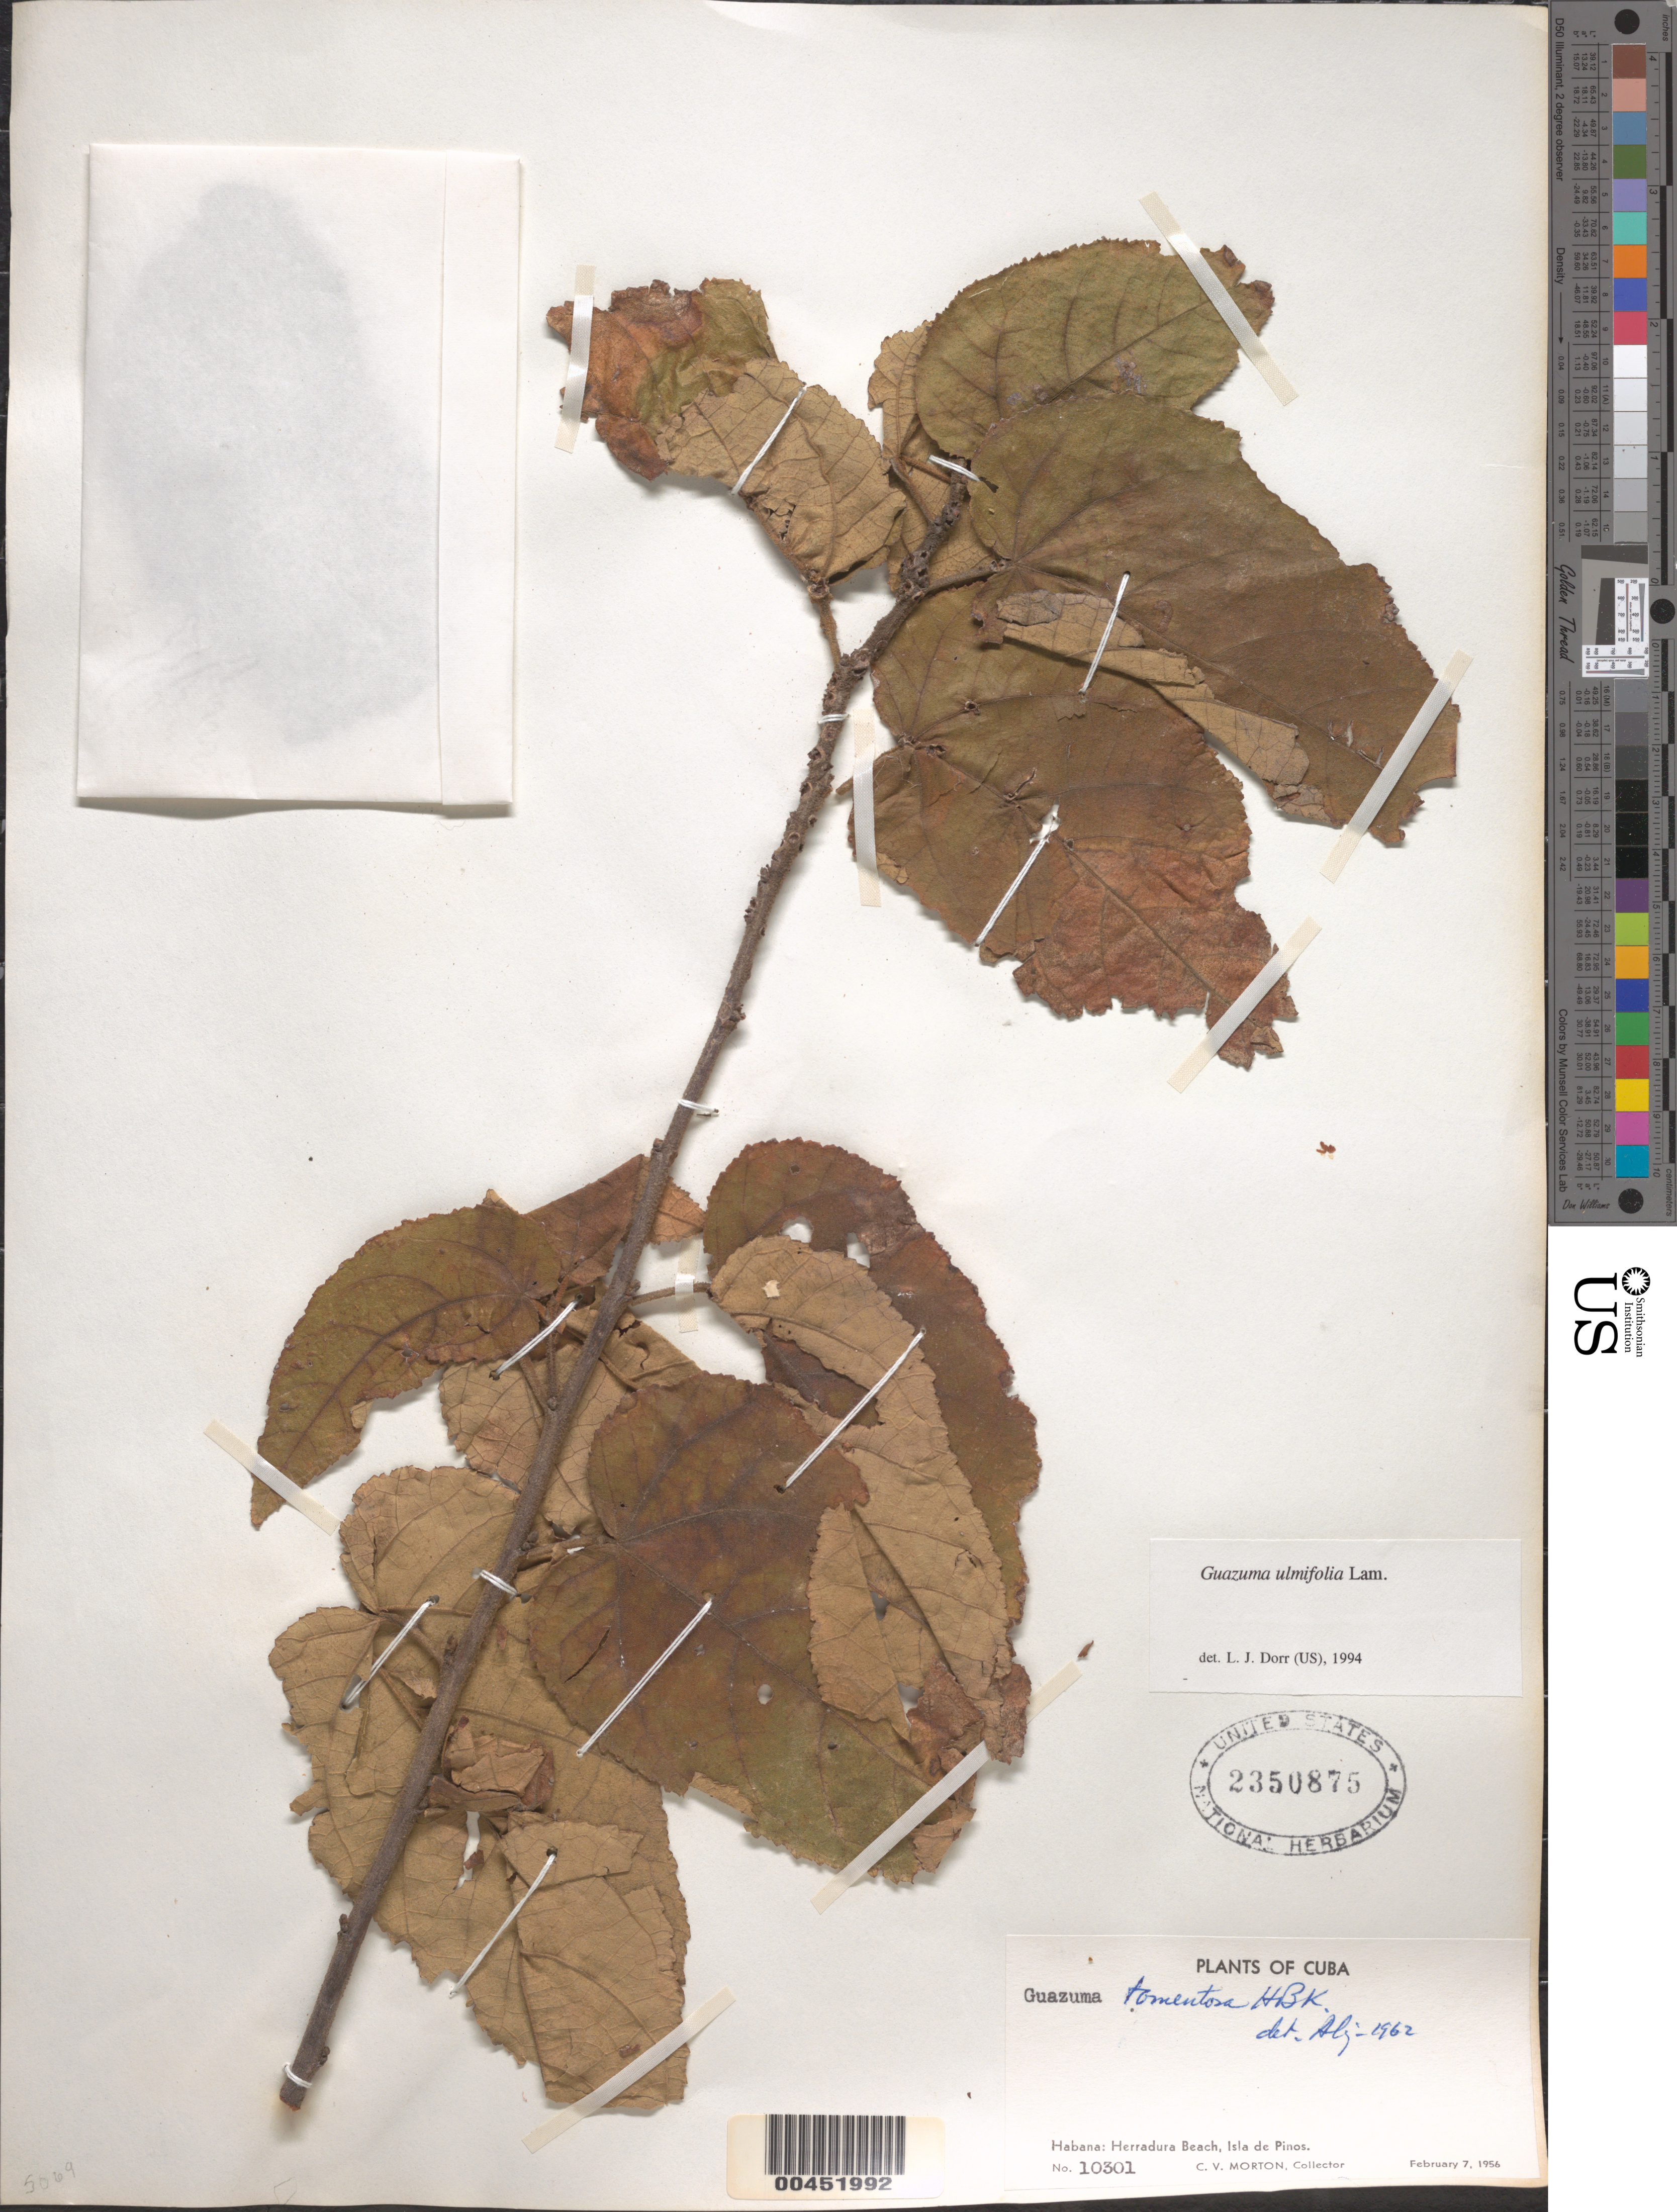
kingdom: Plantae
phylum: Tracheophyta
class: Magnoliopsida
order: Malvales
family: Malvaceae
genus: Guazuma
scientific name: Guazuma ulmifolia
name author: Lam.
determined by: Dorr, L. J., (BOT), Smithsonian Institution - National Museum of Natural History (UNITED STATES)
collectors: C. V. Morton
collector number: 10301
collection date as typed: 07 Feb 1956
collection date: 1956-02-07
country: Cuba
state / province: Isla de La Juventud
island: Isla de La Juventud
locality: Herradura Beach. (Province originally recorded as Isla de Pinos.)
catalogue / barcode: US 2350875